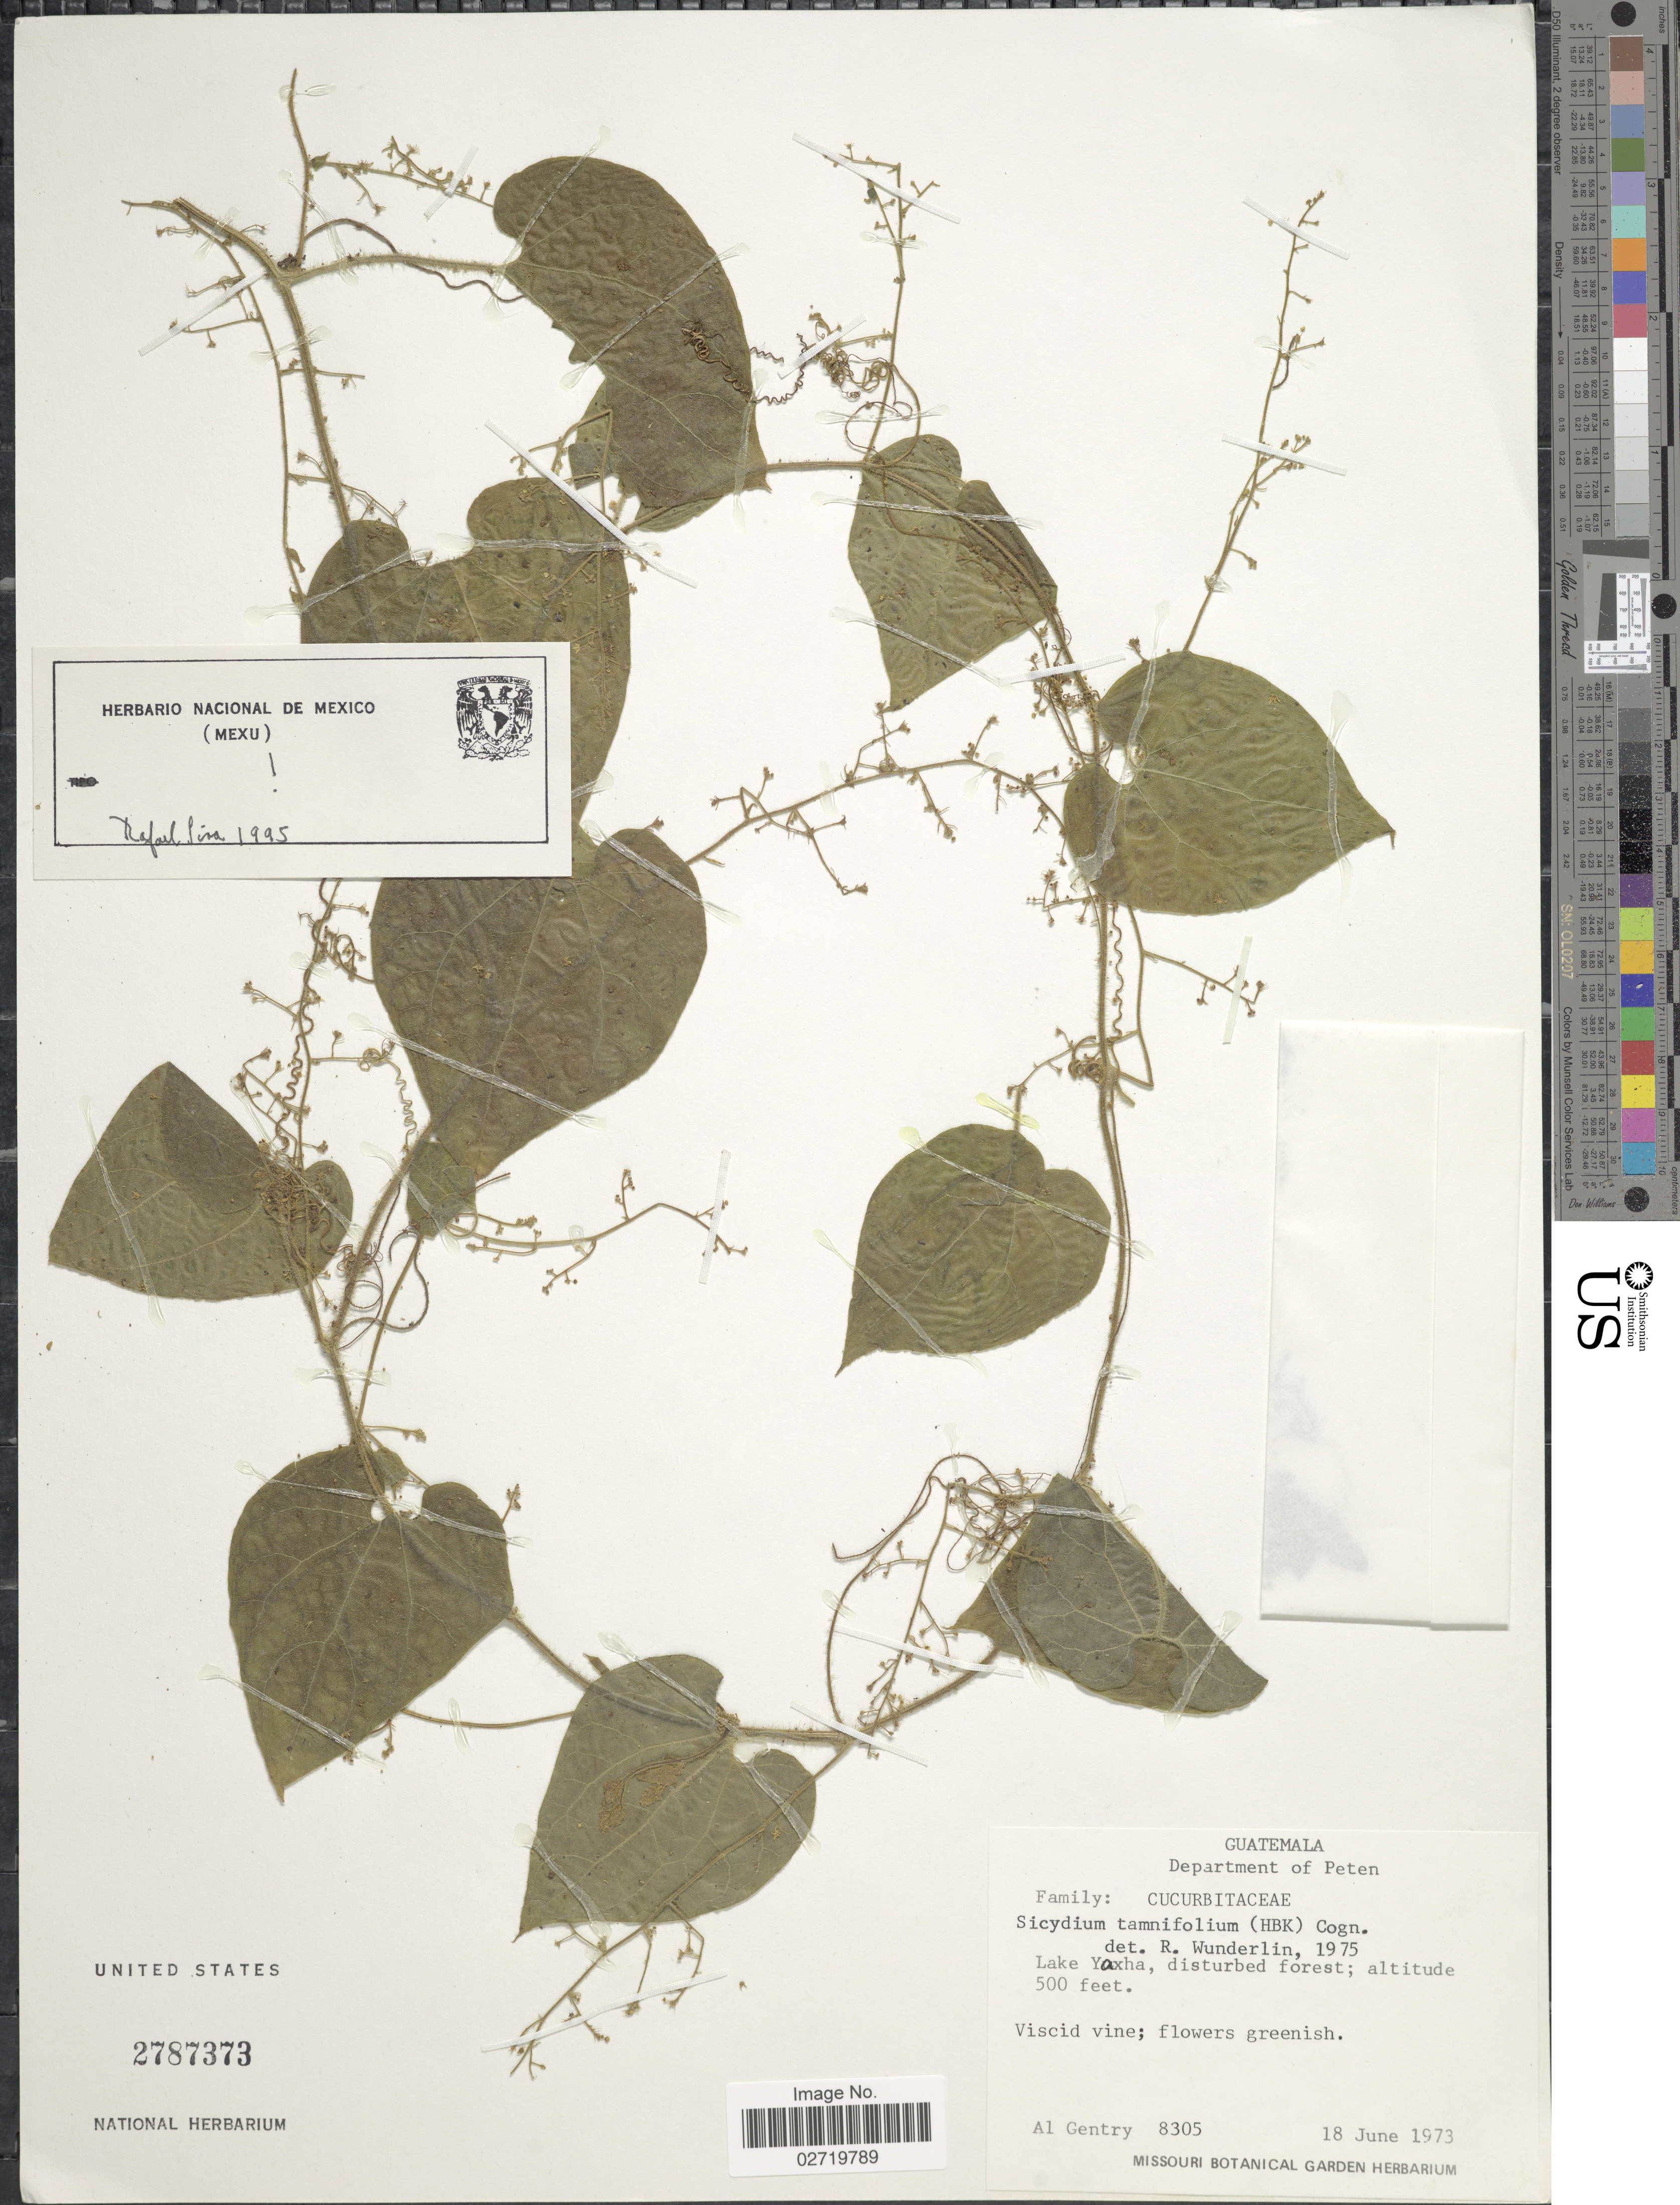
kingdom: Plantae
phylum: Tracheophyta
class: Magnoliopsida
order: Cucurbitales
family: Cucurbitaceae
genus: Sicydium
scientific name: Sicydium tamnifolium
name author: (Kunth) Cogn.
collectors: A. H. Gentry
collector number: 8305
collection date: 1973-06-18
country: Guatemala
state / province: El Petén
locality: Department of Peten. Lake Yaxha.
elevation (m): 152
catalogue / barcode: US 2787373